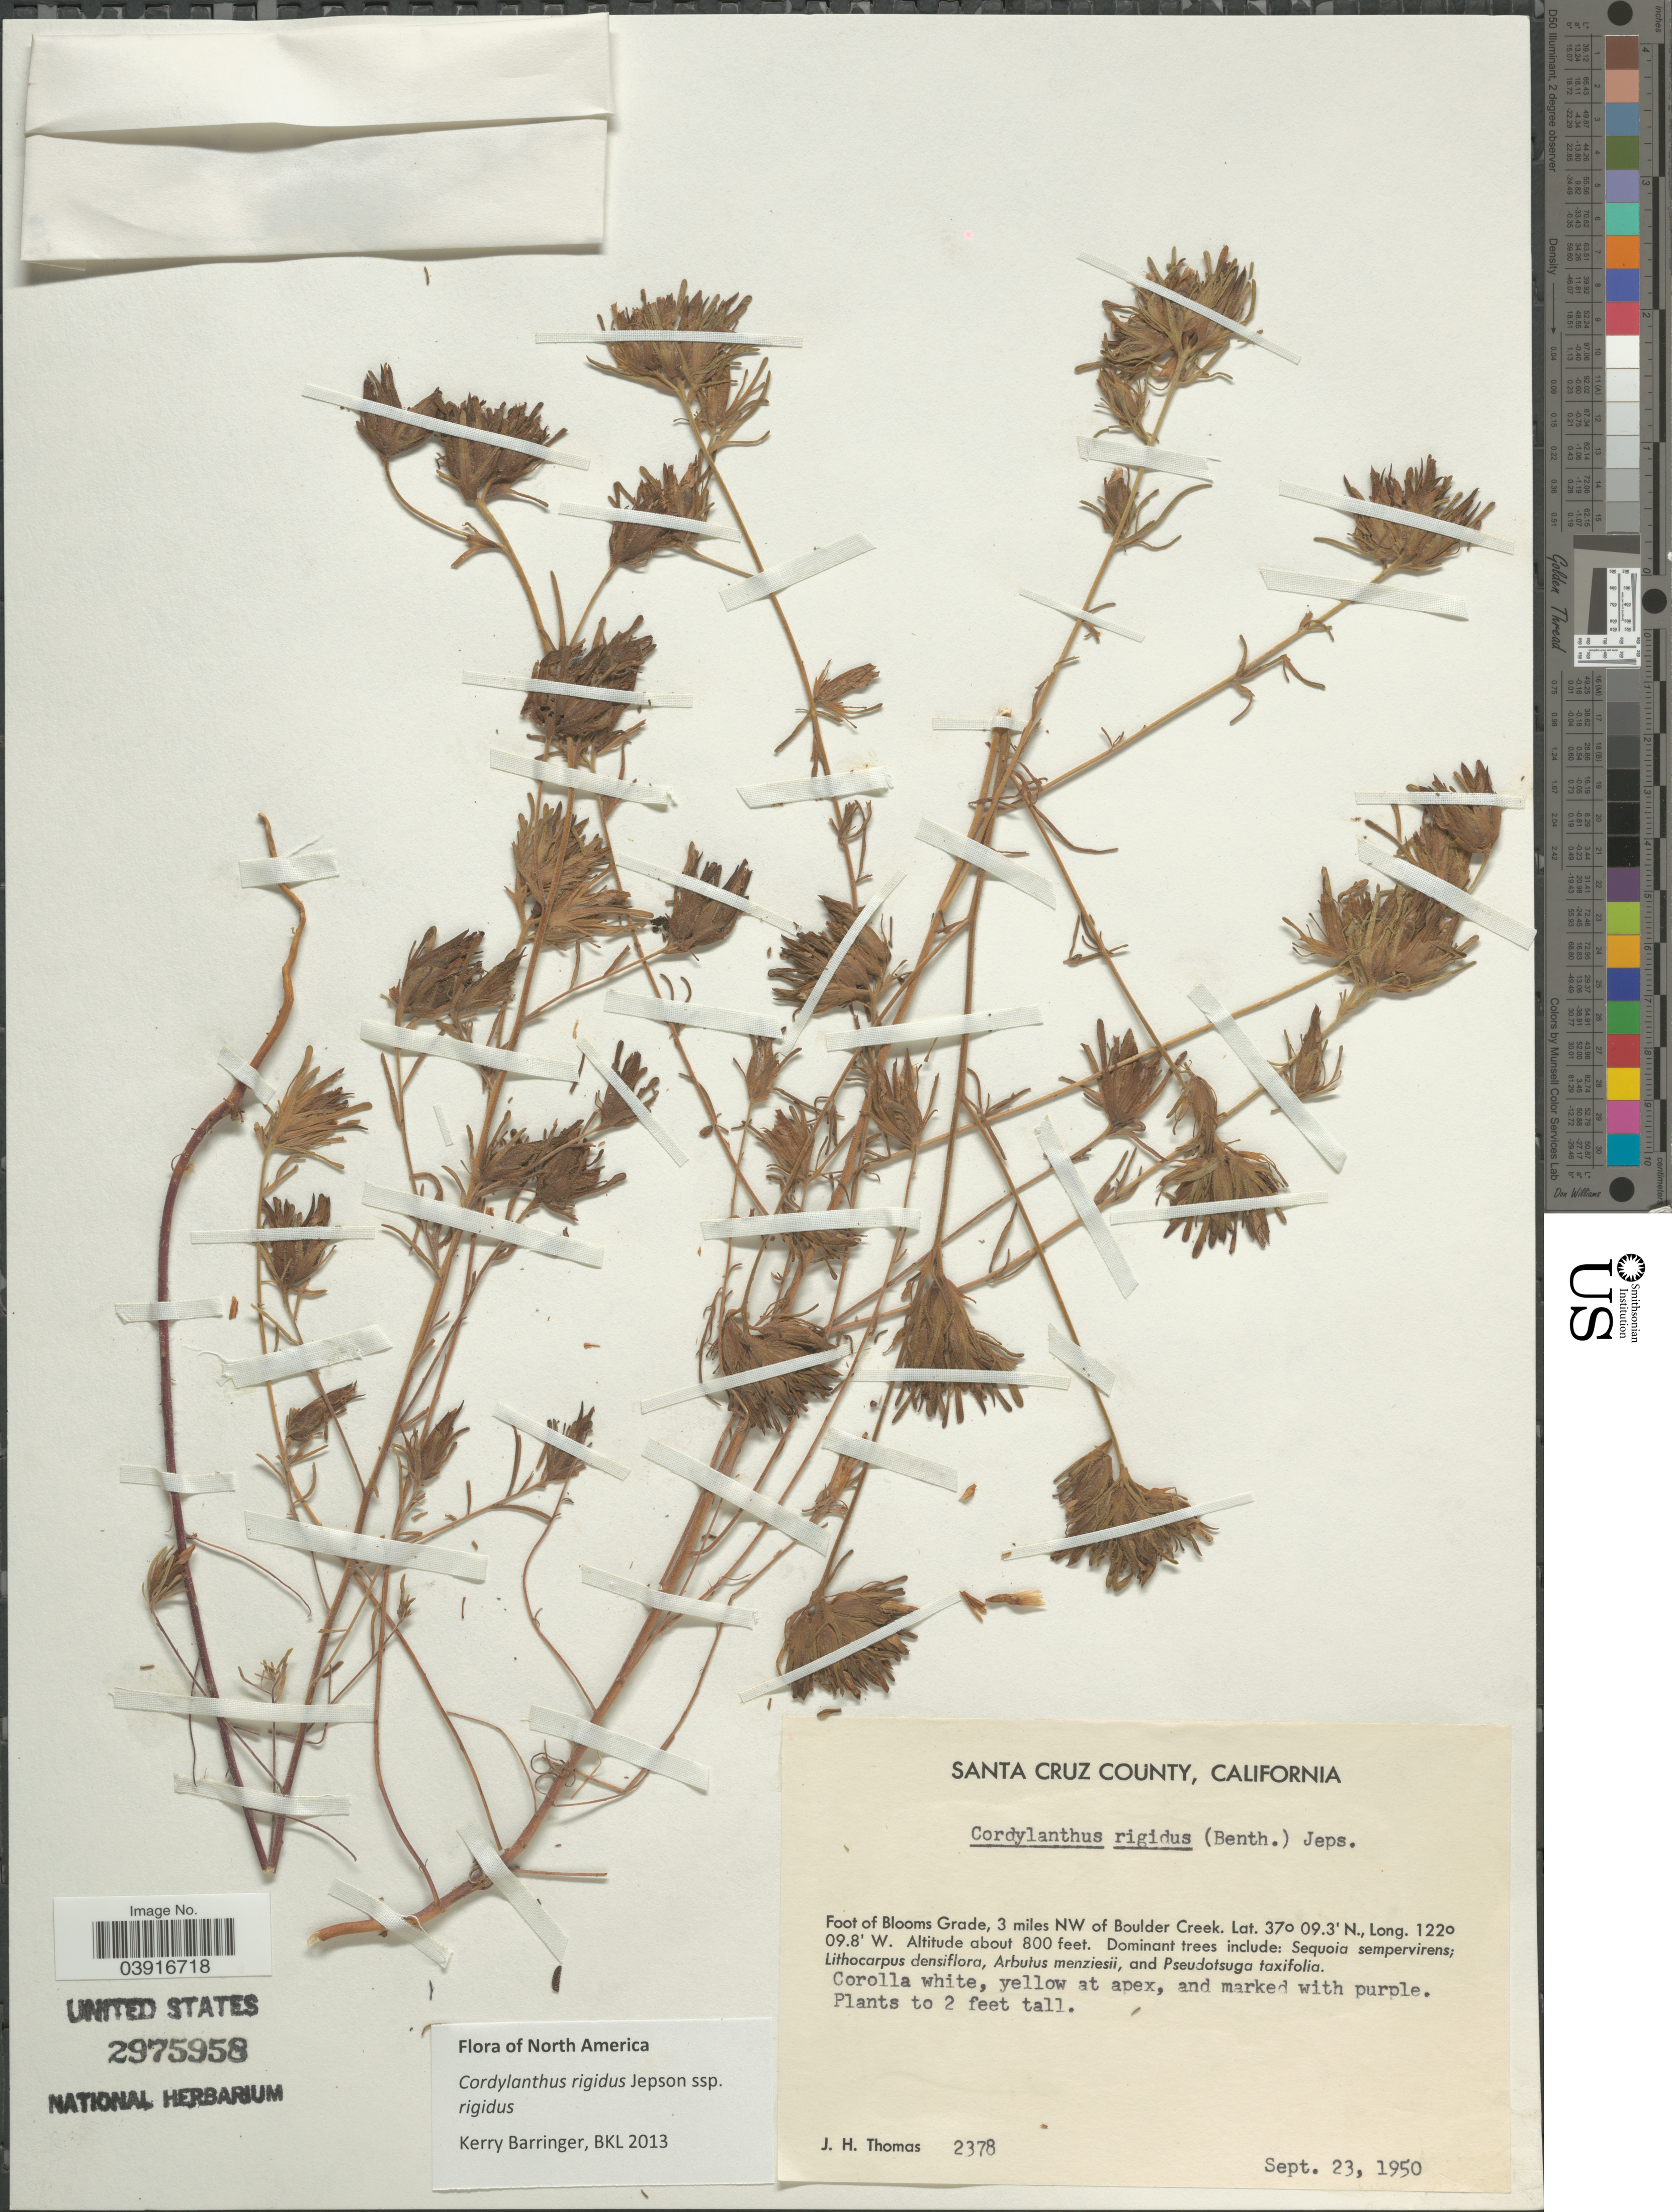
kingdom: Plantae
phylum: Tracheophyta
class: Magnoliopsida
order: Lamiales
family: Orobanchaceae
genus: Cordylanthus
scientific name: Cordylanthus rigidus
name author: (Benth.) Jeps.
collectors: J. H. Thomas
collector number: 2378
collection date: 1950-09-23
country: United States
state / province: California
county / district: Santa Cruz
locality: Santa Cruz County. Foot of Blooms Grade, 3 miles NW of Boulder Creek.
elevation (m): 244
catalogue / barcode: US 2975958